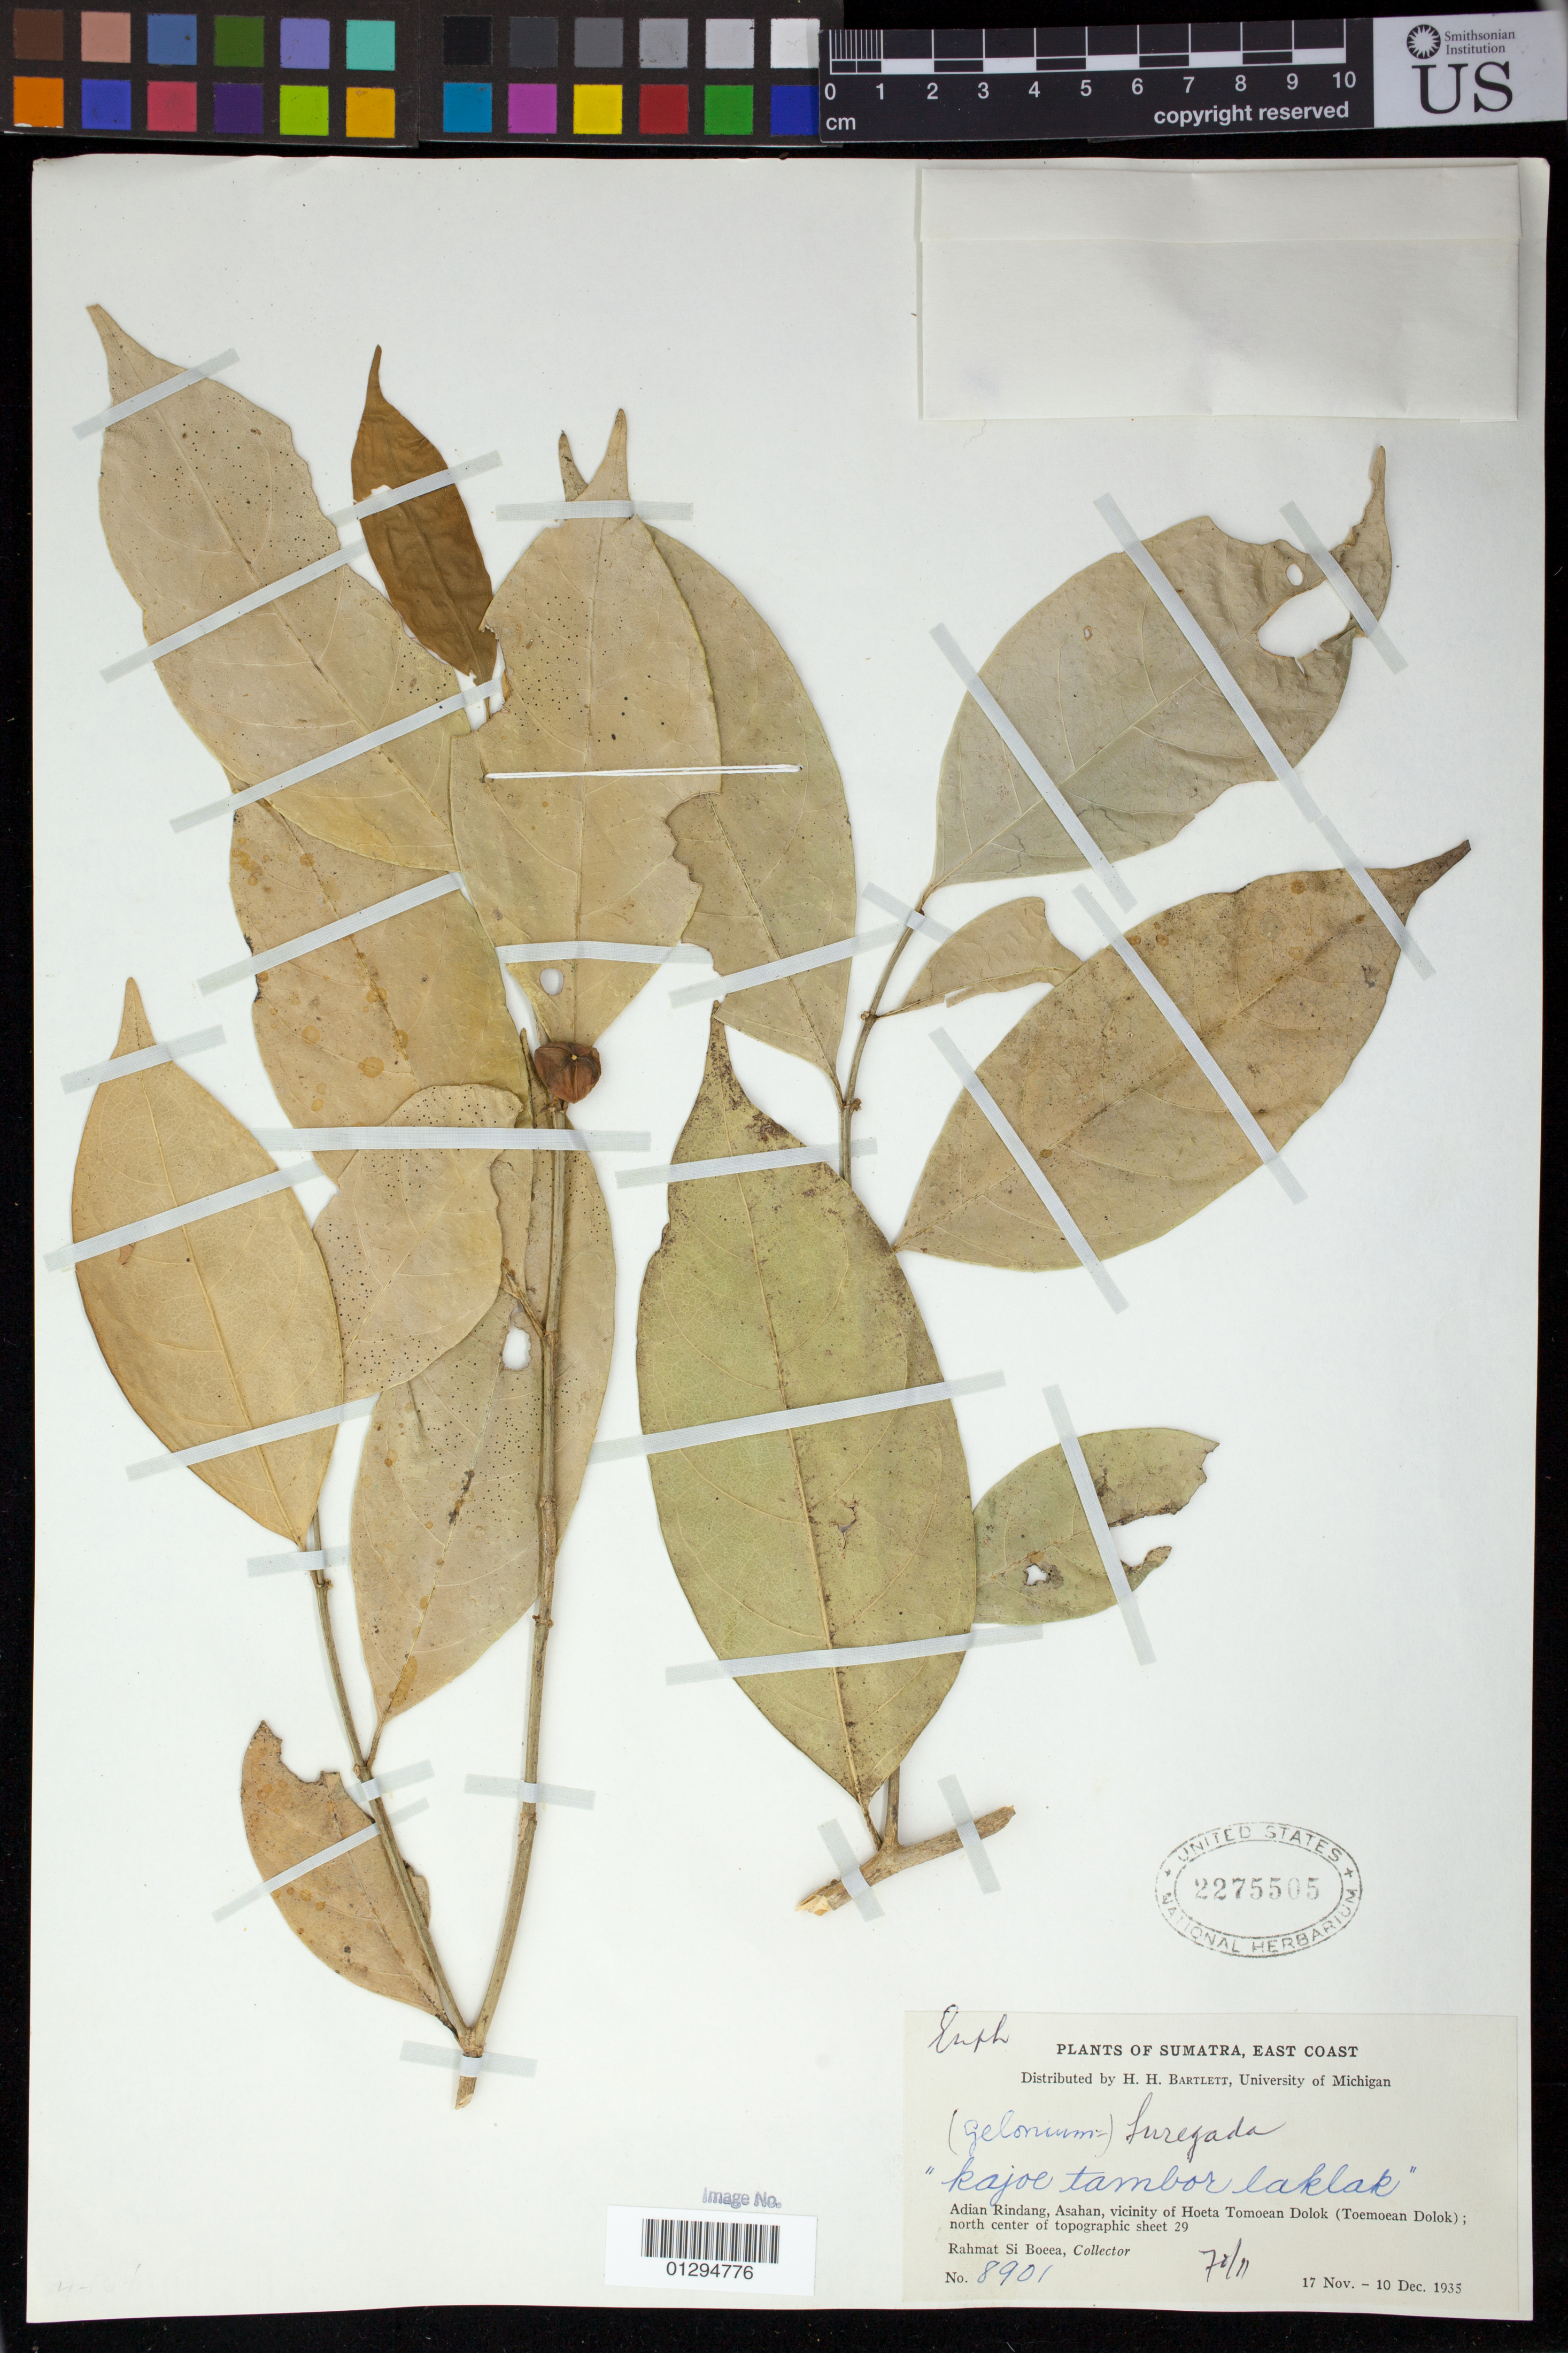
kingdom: Plantae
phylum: Tracheophyta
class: Magnoliopsida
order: Malpighiales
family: Euphorbiaceae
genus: Suregada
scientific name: Suregada sp.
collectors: Rahmat Si Boeea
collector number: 8901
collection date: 1935-11-17/1935-12-10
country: Indonesia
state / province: Sumatra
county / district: Sumatera Utara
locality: Adian Rindang, Asahan, vicinity of Hoeta Tomoean Dolok (Toemoean Dolok); north center of topographic sheet 29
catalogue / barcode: US 2275505